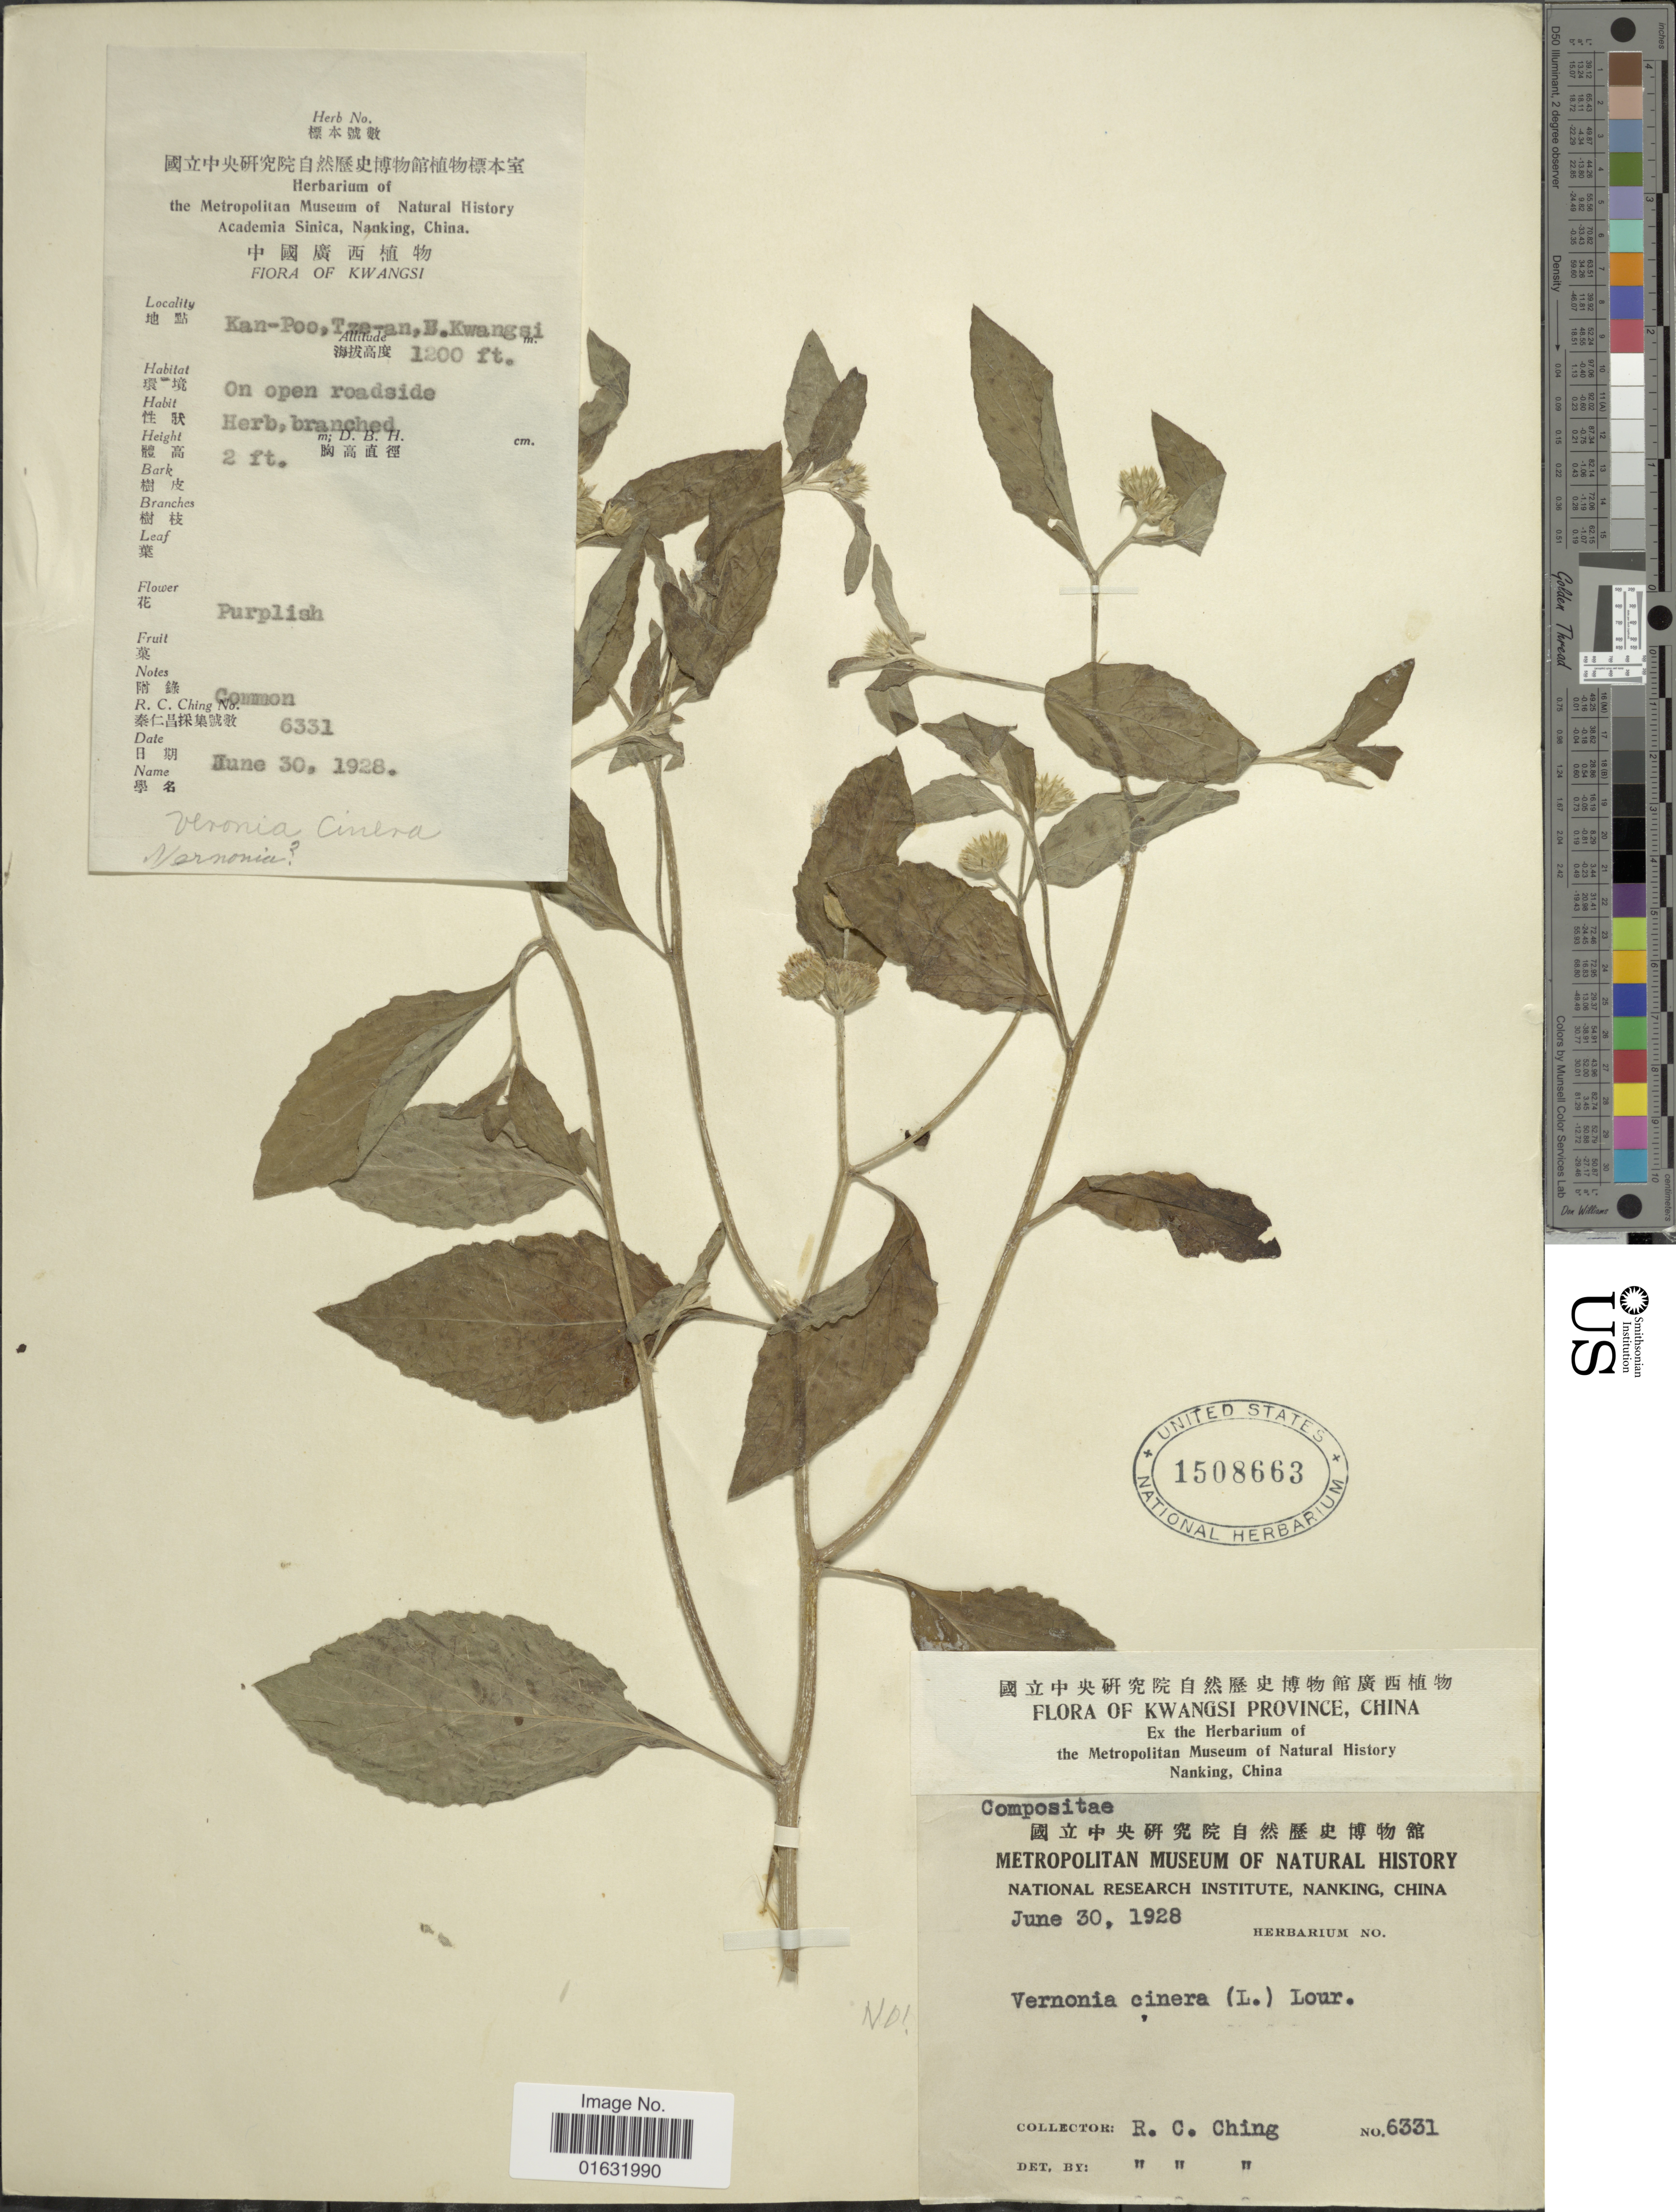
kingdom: Plantae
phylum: Tracheophyta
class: Magnoliopsida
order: Asterales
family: Asteraceae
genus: Cyanthillium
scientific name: Cyanthillium patulum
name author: (Aiton) H. Rob.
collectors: R. C. Ching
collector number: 6331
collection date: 1928-06-30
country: China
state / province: Guangxi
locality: Kwangsi Province, China, Kan-Poo, Tze-an, B. Kwangsi.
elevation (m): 1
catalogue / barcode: US 1508663